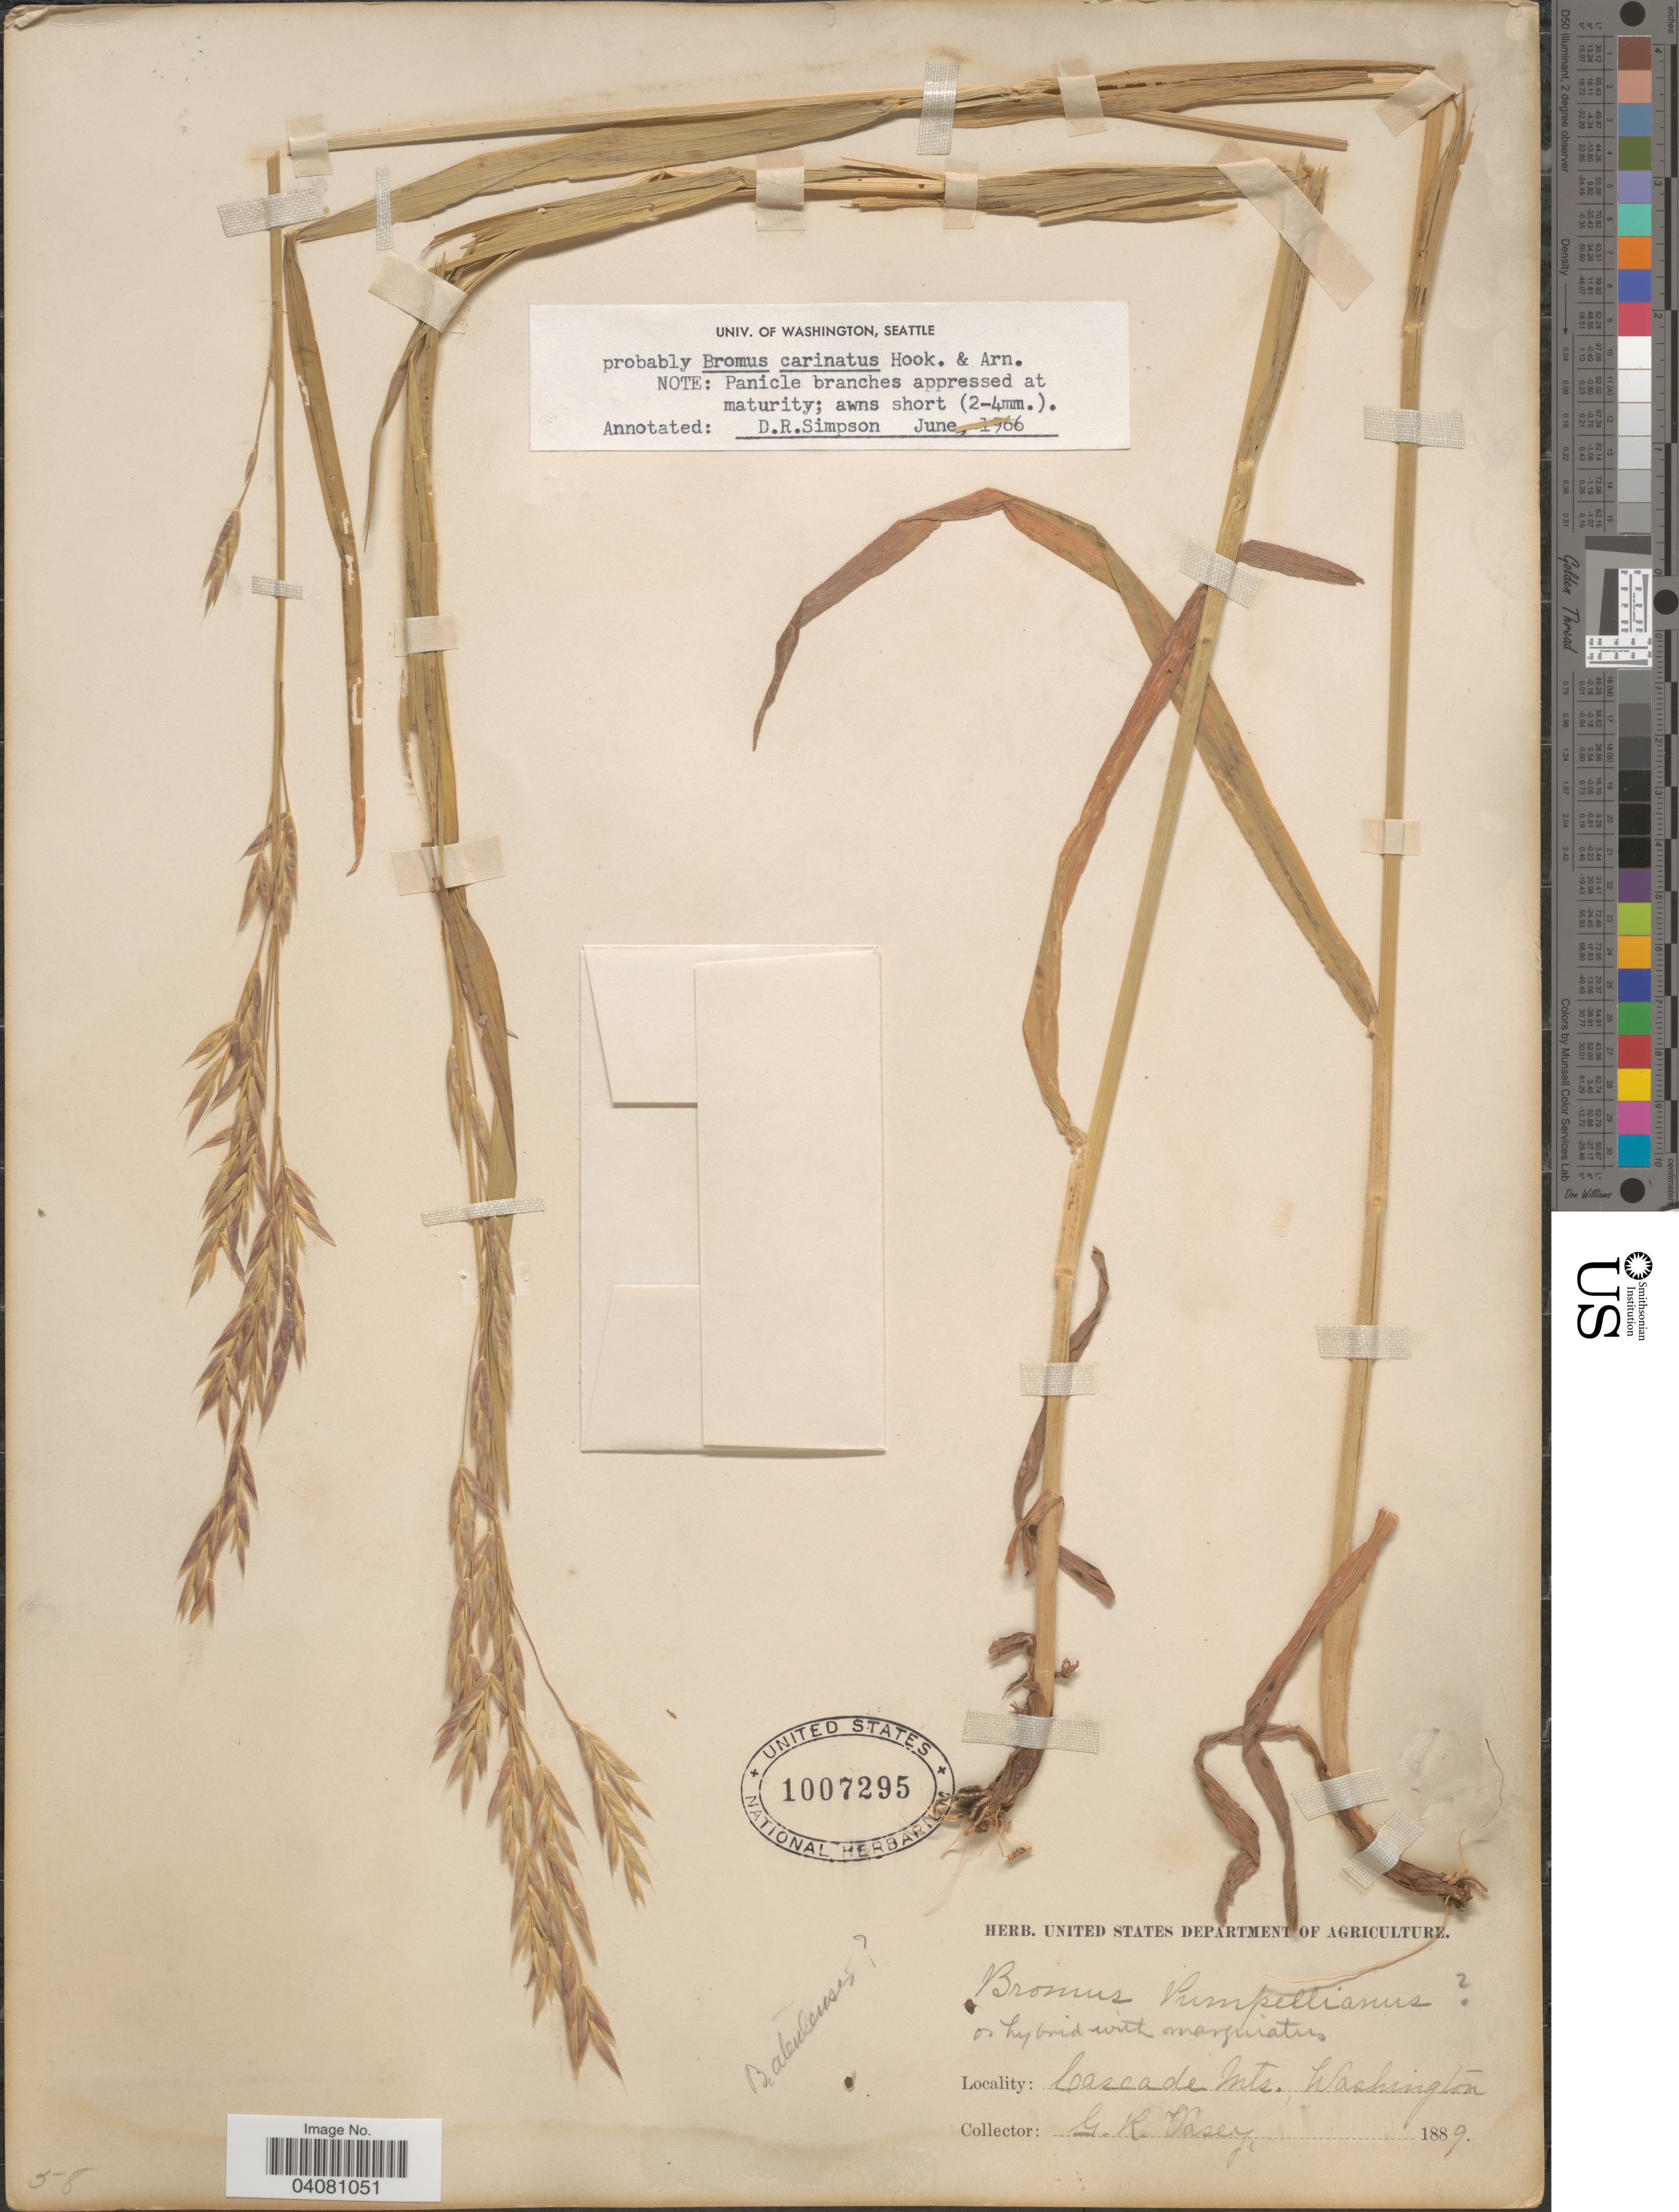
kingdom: Plantae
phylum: Tracheophyta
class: Liliopsida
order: Poales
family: Poaceae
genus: Bromus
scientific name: Bromus carinatus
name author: Hook. & Arn.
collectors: G. R. Vasey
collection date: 1889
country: United States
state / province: Washington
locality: Cascade Mts.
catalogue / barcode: US 1007295